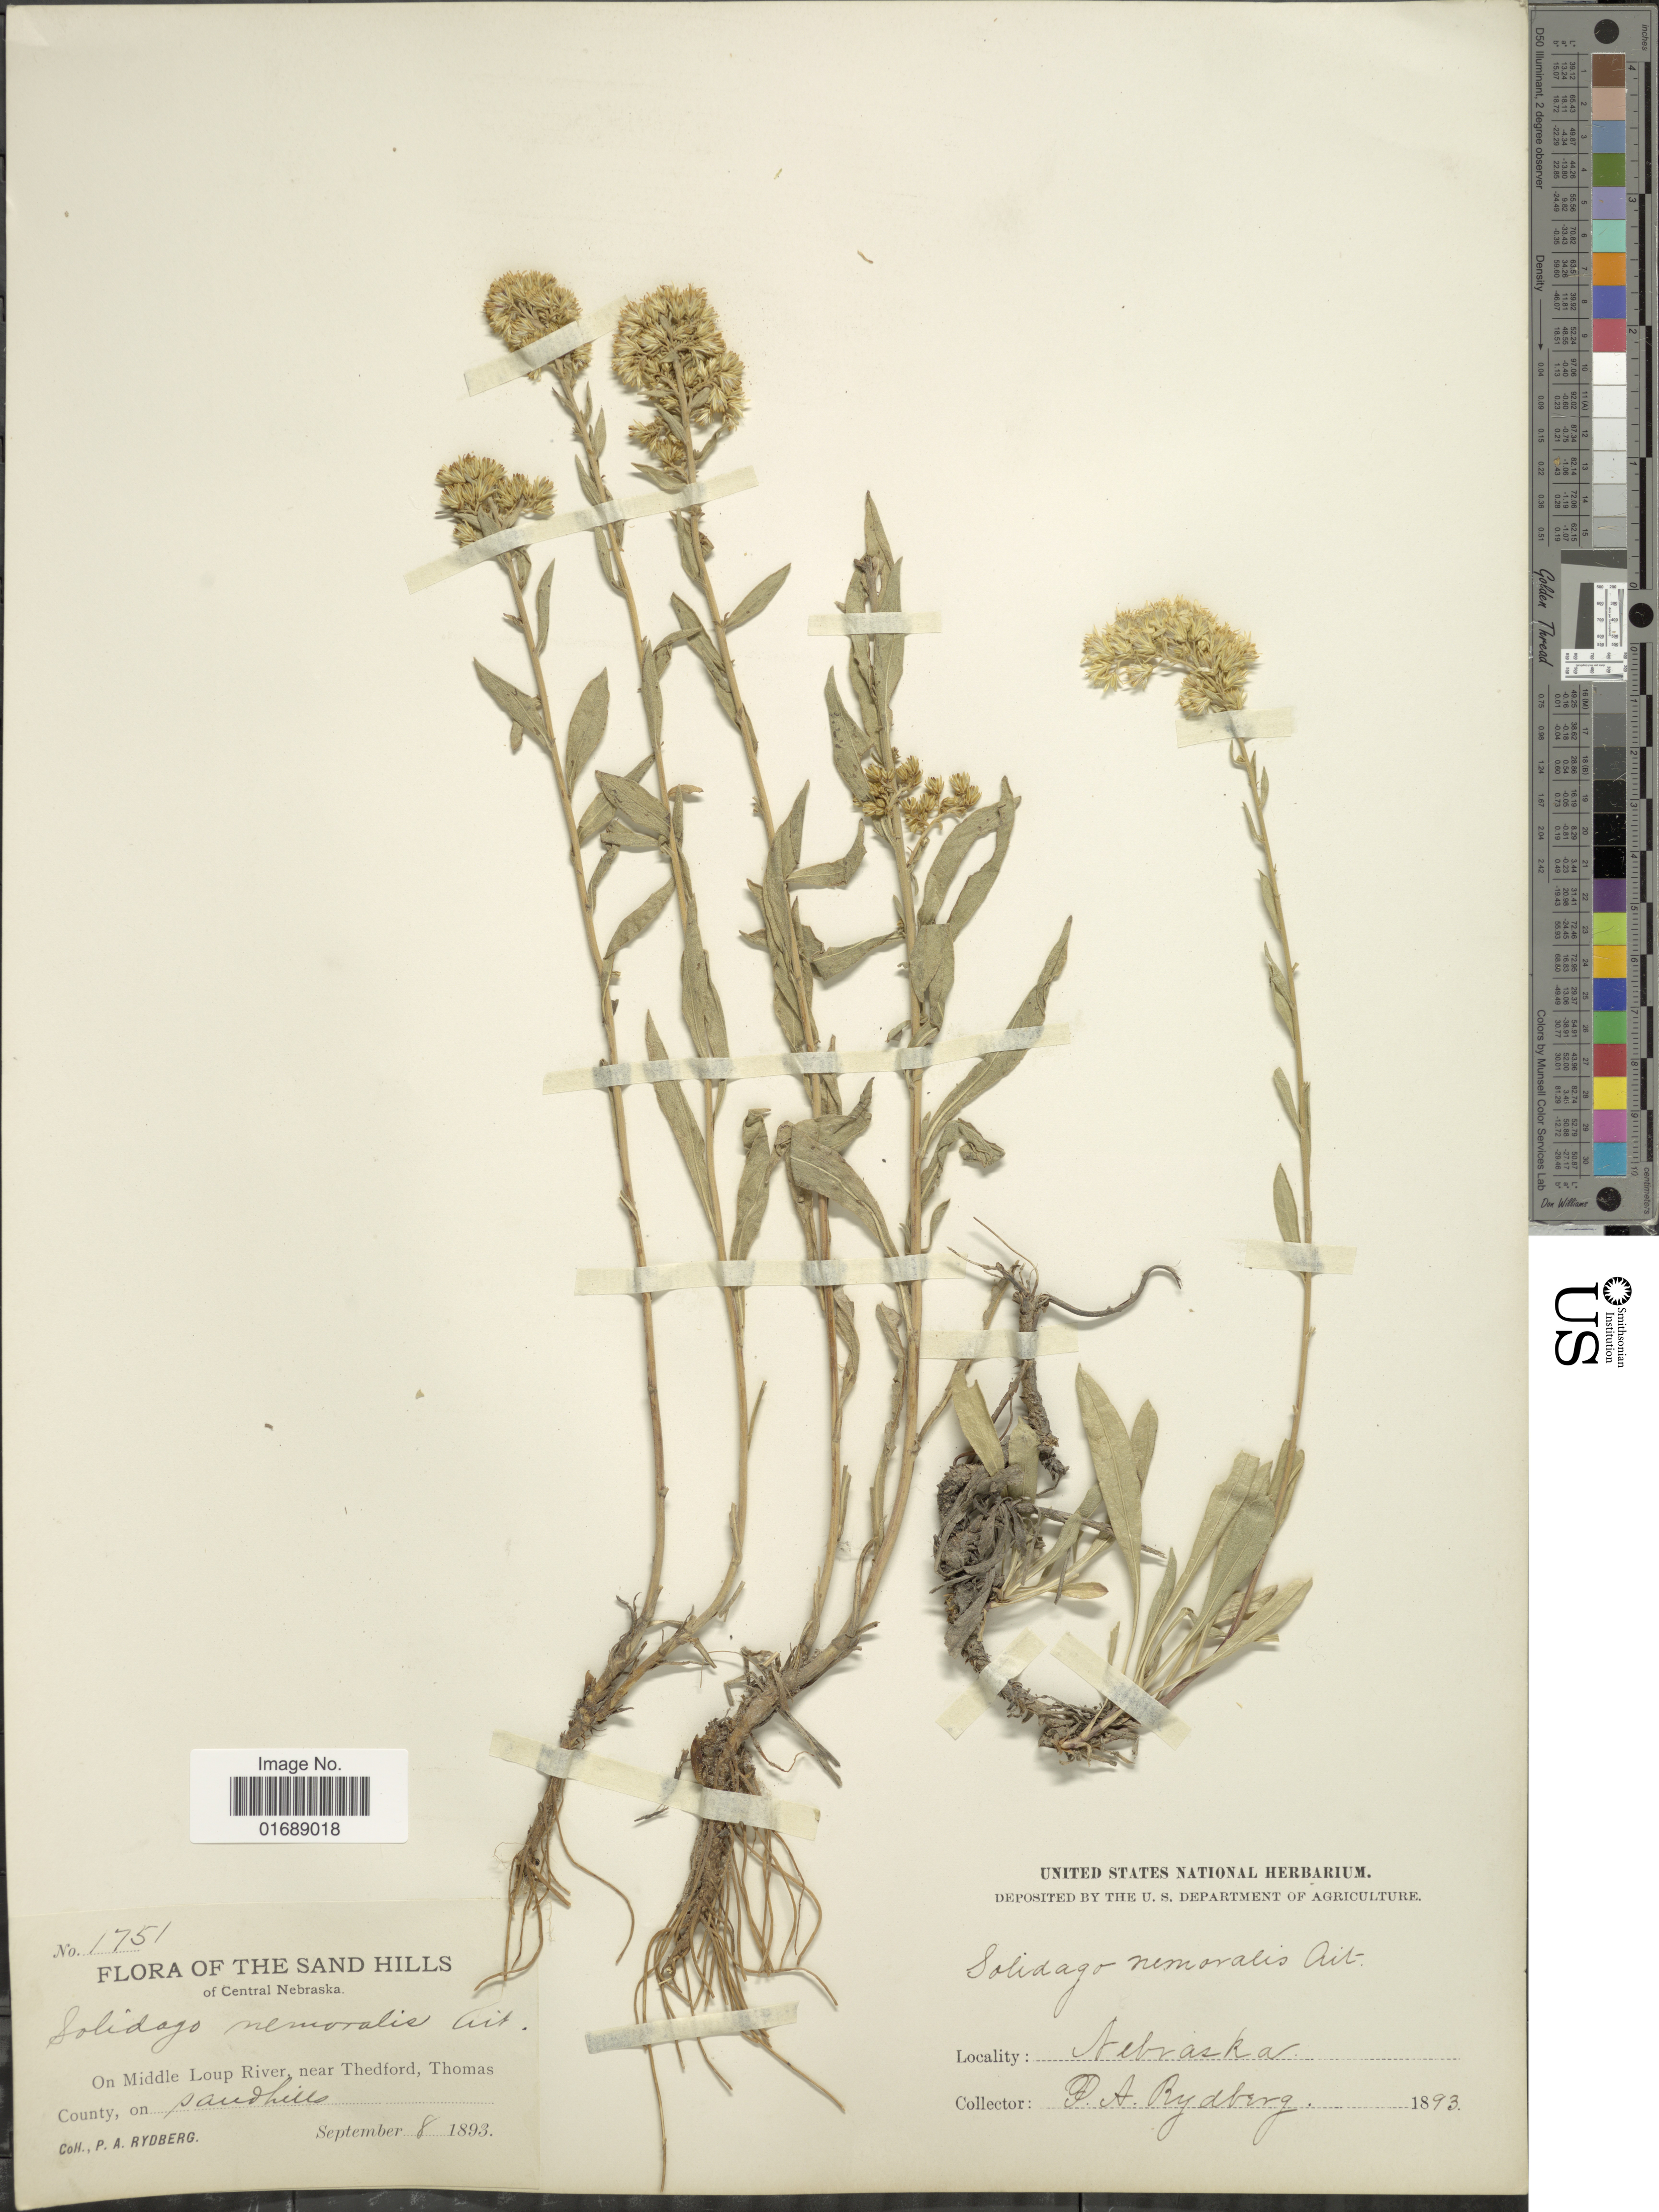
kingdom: Plantae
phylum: Tracheophyta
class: Magnoliopsida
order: Asterales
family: Asteraceae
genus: Solidago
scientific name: Solidago nemoralis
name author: Aiton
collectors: P. A. Rydberg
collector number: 1751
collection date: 1893-09-08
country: United States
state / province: Nebraska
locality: The Sand Hills of Central Nebraska, On Middle Loup River, near Thedford, Thomas County, on sandhills